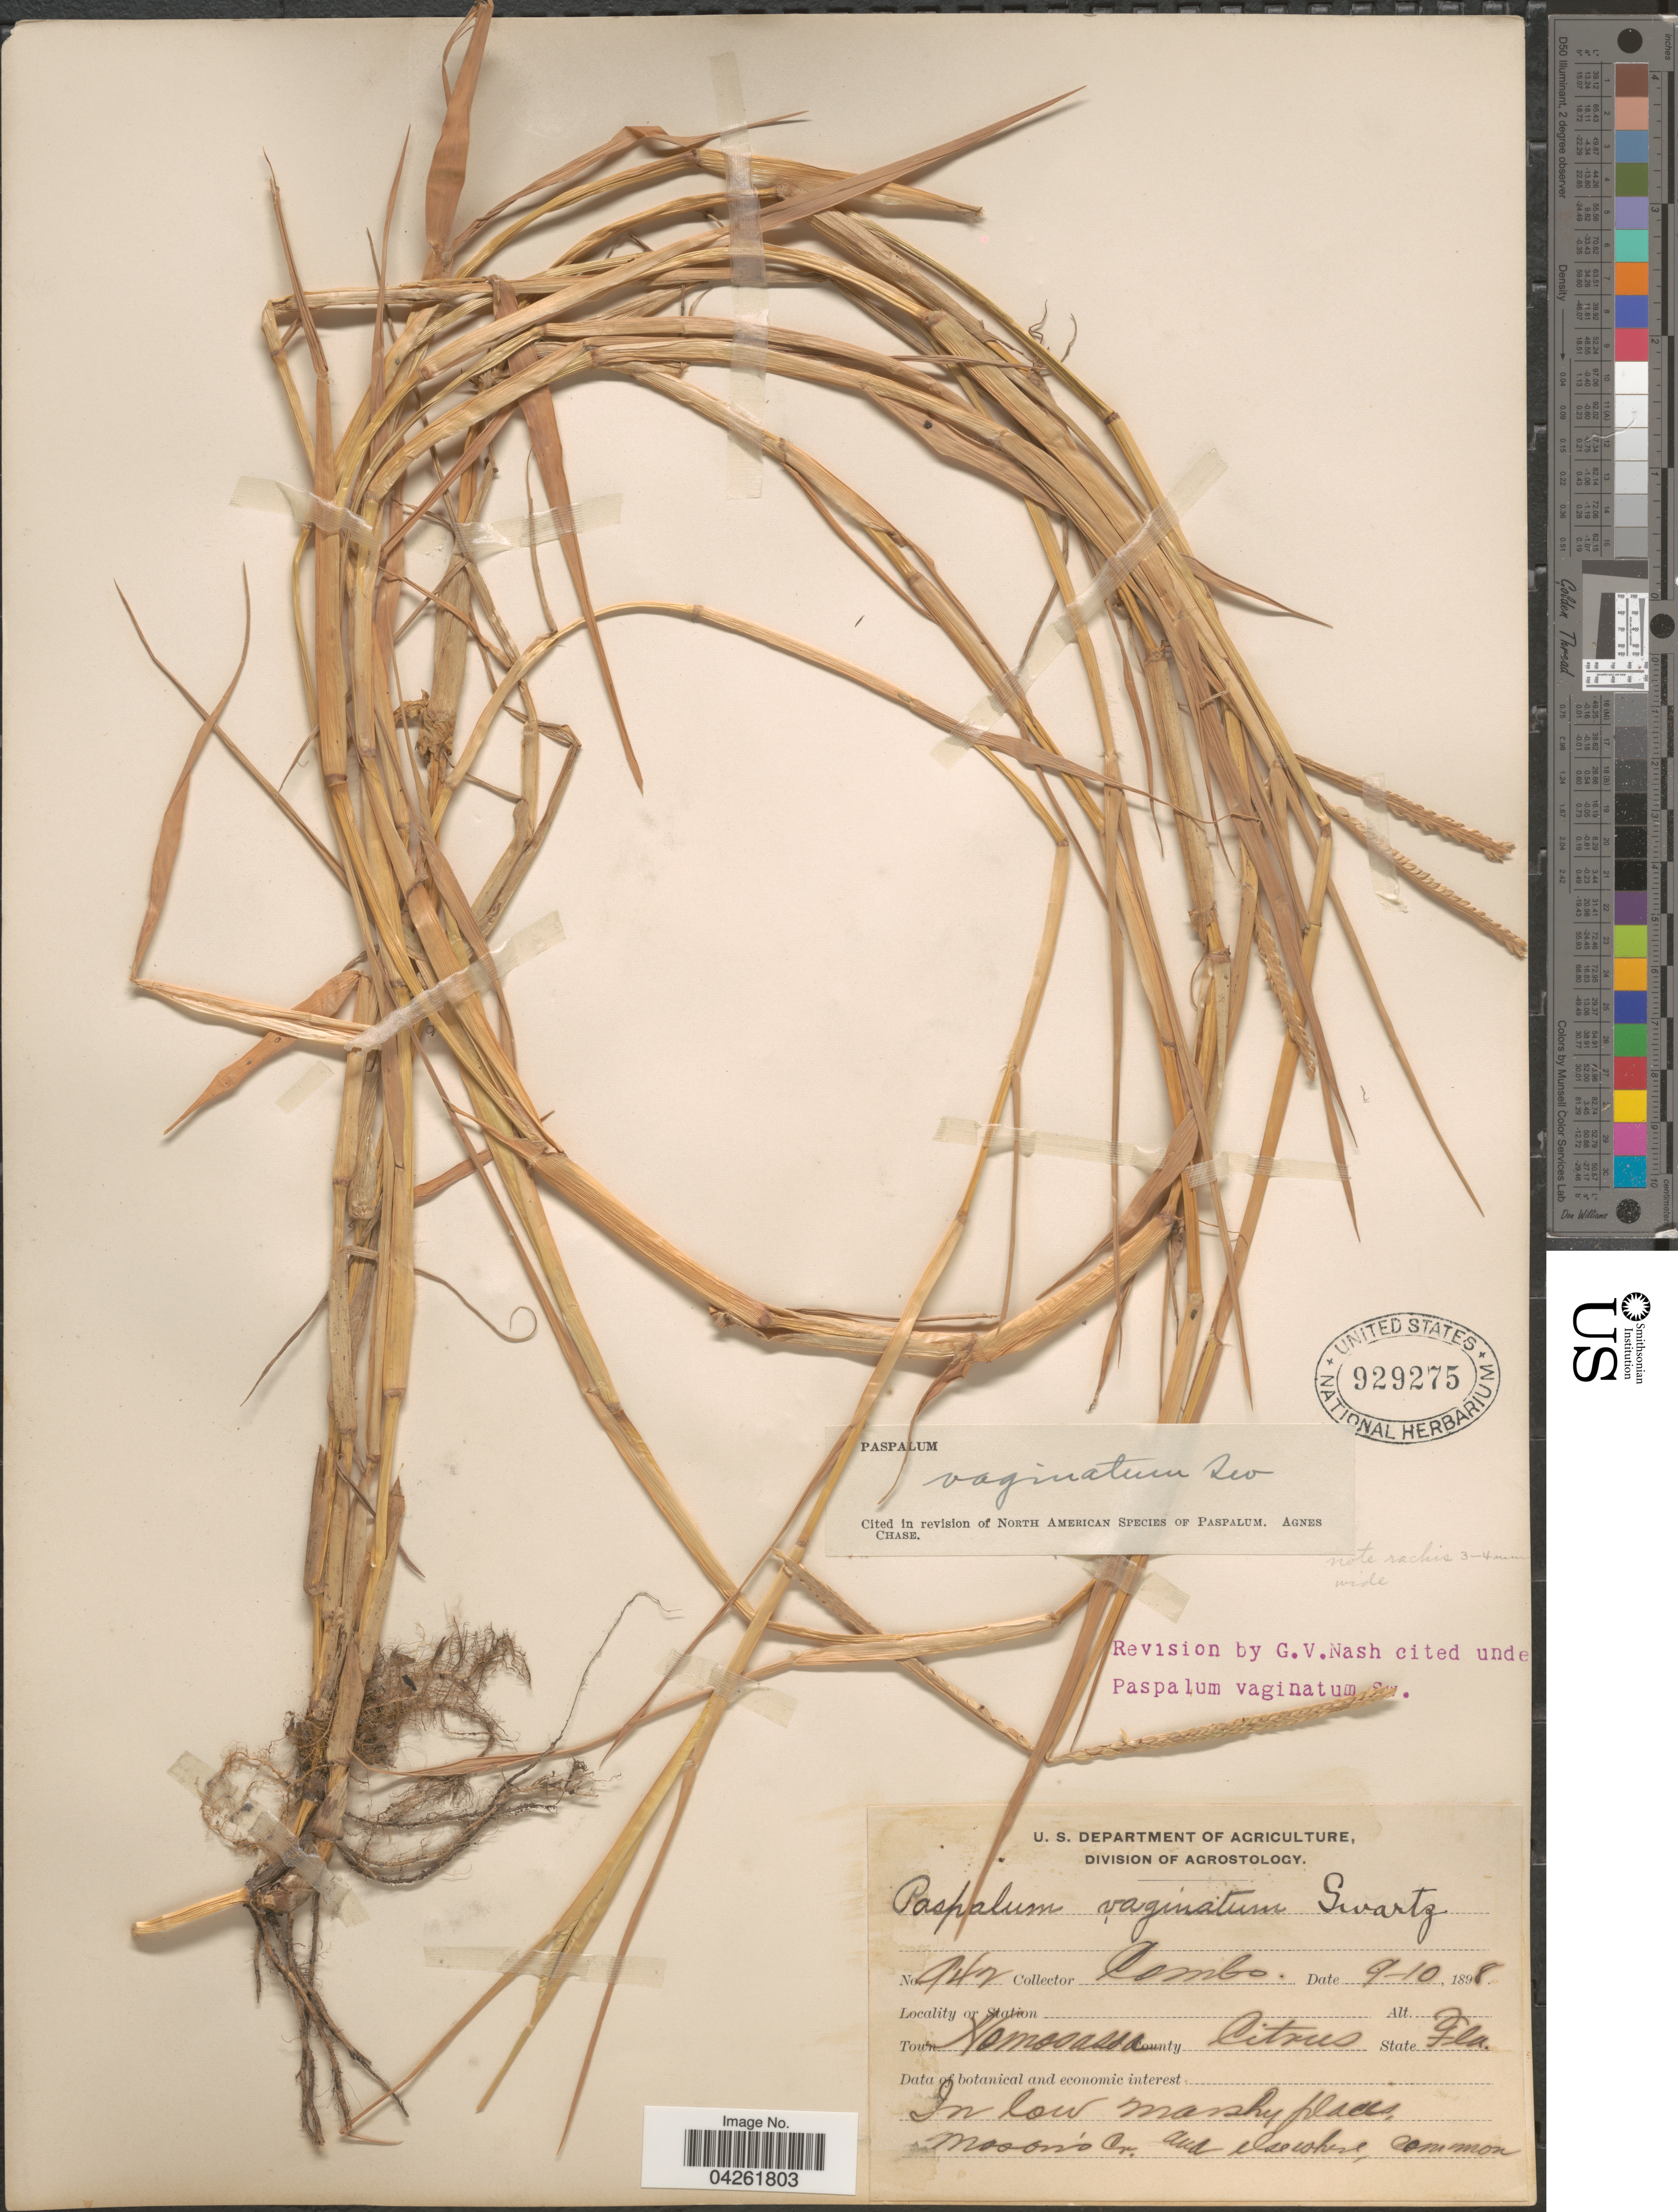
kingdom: Plantae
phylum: Tracheophyta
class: Liliopsida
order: Poales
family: Poaceae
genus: Paspalum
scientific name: Paspalum distichum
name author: L.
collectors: -. Combs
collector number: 942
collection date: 1898-09-10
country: United States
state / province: Florida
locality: Town Homosassa. County Citrus.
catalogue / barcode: US 929275